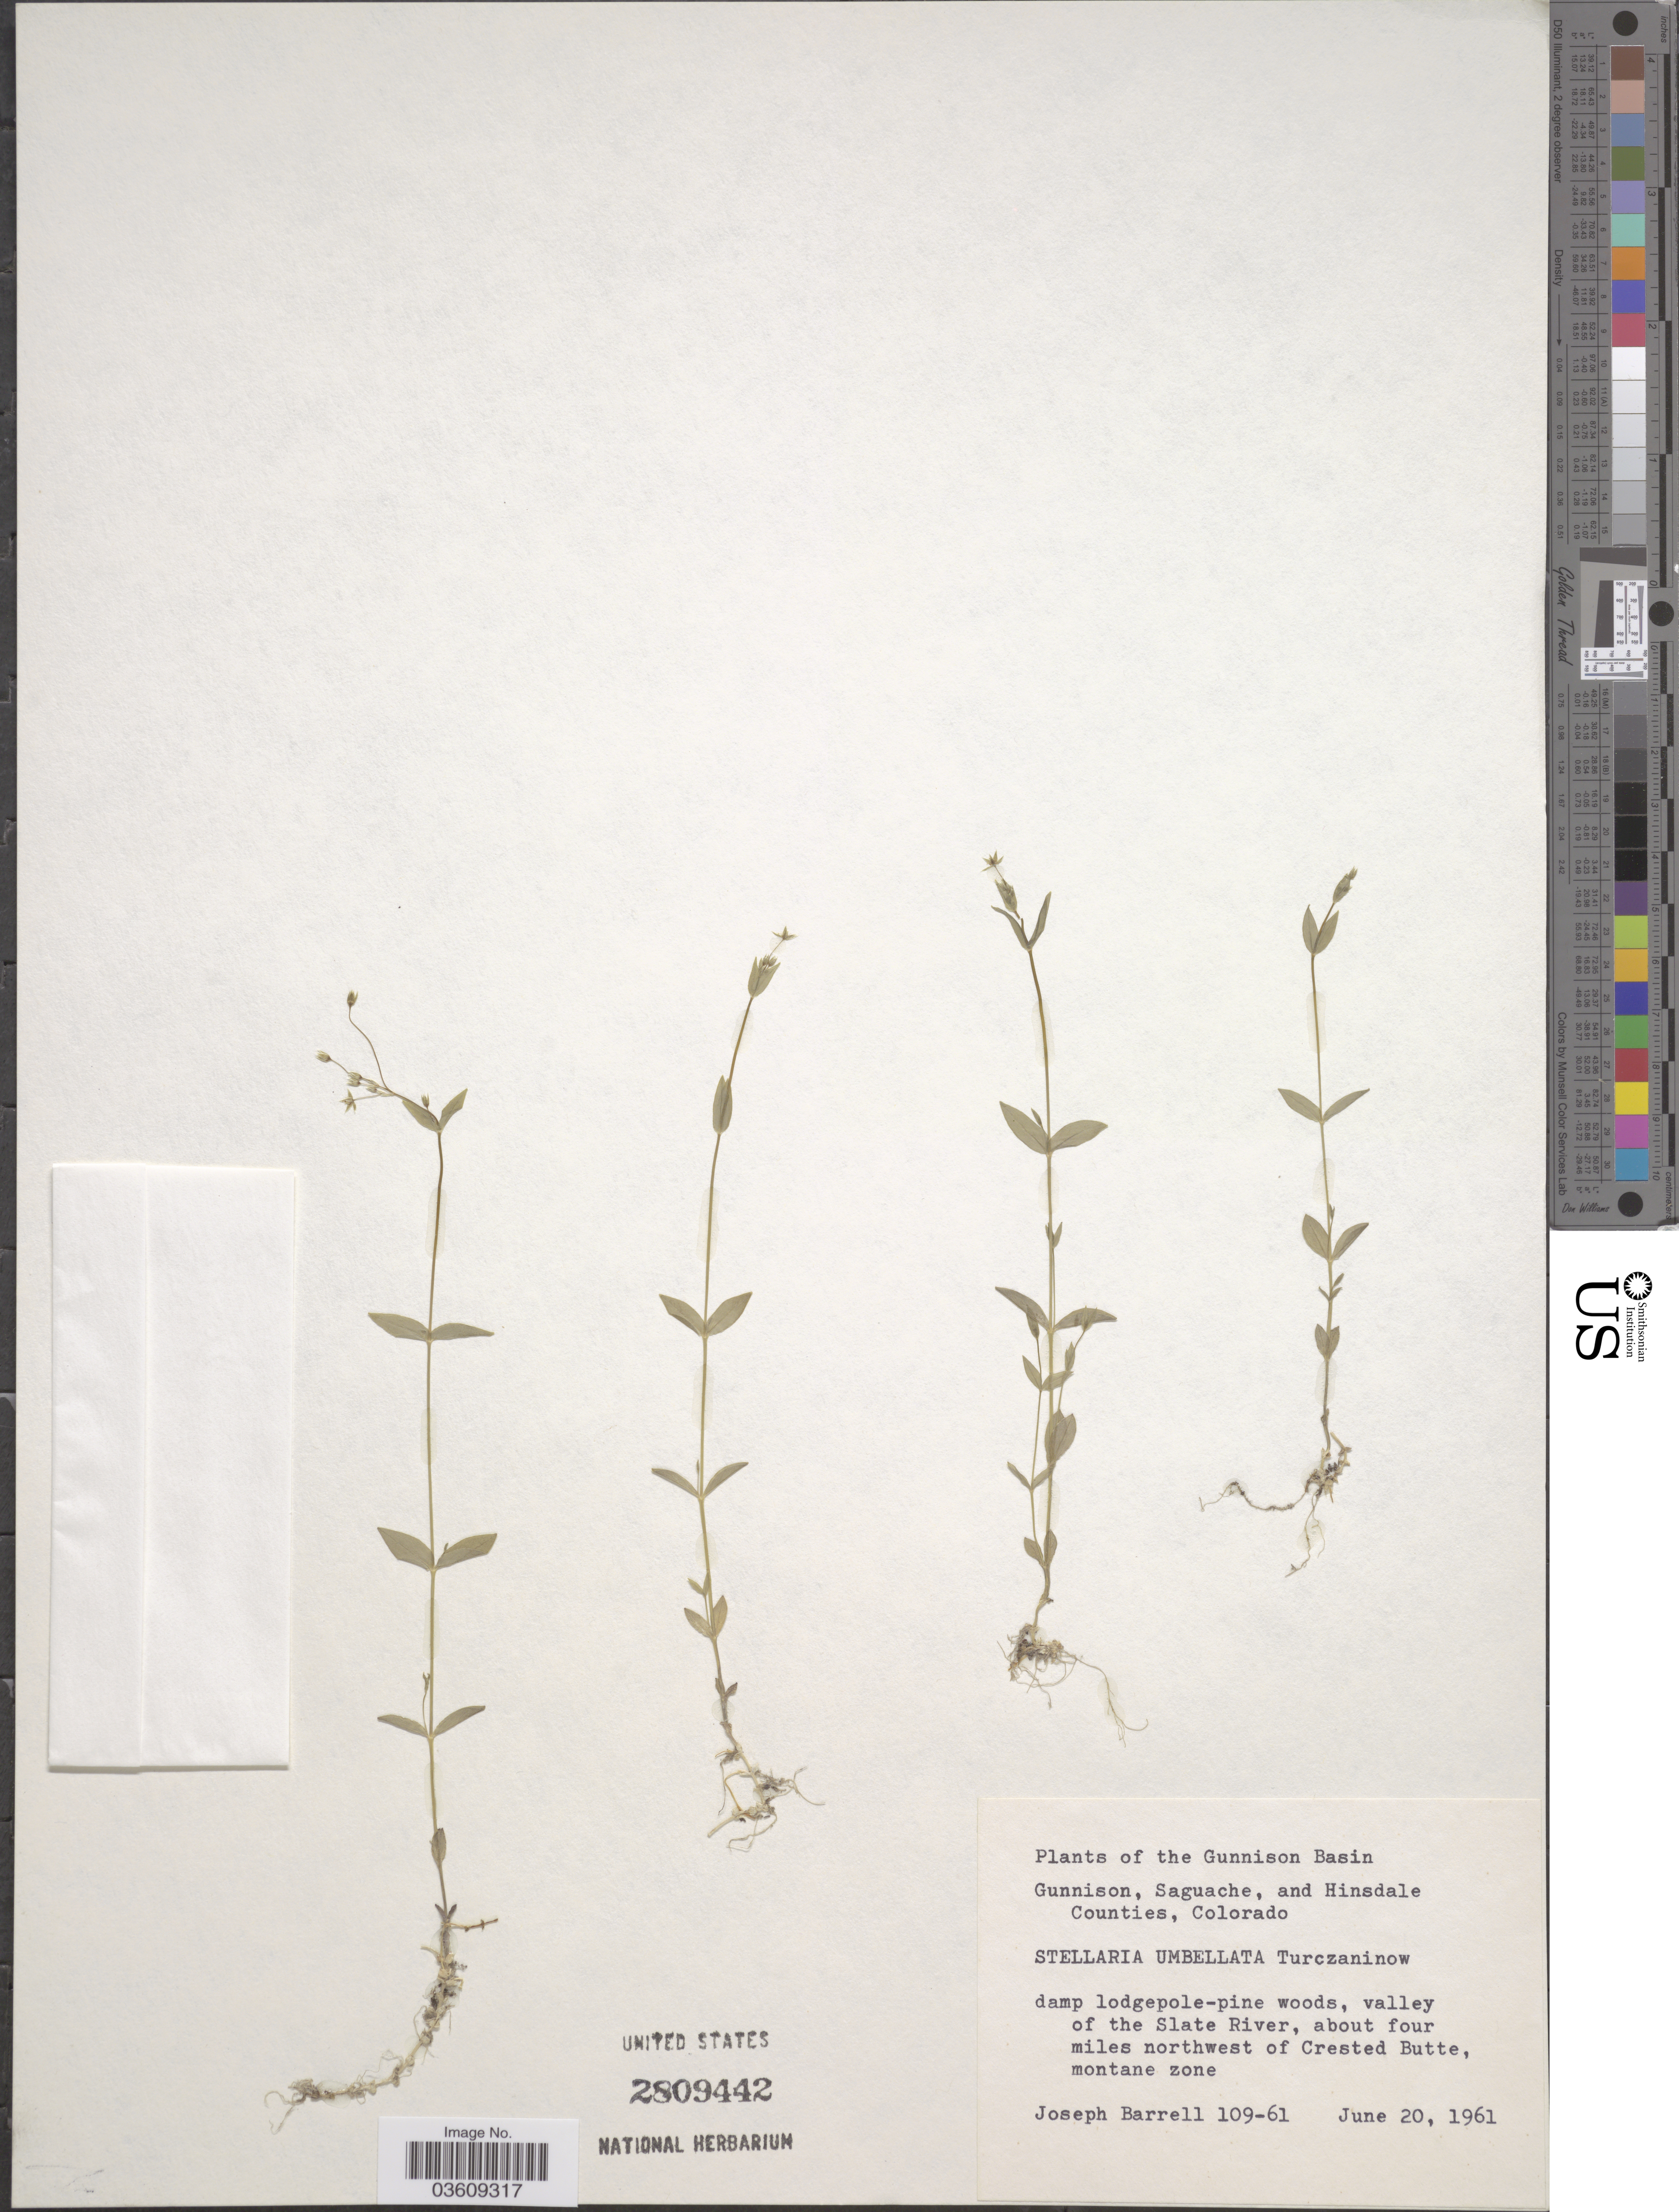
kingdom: Plantae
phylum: Tracheophyta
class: Magnoliopsida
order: Caryophyllales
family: Caryophyllaceae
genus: Stellaria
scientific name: Stellaria umbellata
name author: Turcz.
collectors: J. Barrell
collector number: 109-61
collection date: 1961-06-20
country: United States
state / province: Colorado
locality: Gunnison Basin. Gunnison, Saguache, and Hinsdale Counties. Damp lodgepole-pine woods, valley of the Slate River, about four miles northwest of Crested Butte, montane zone.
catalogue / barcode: US 2809442